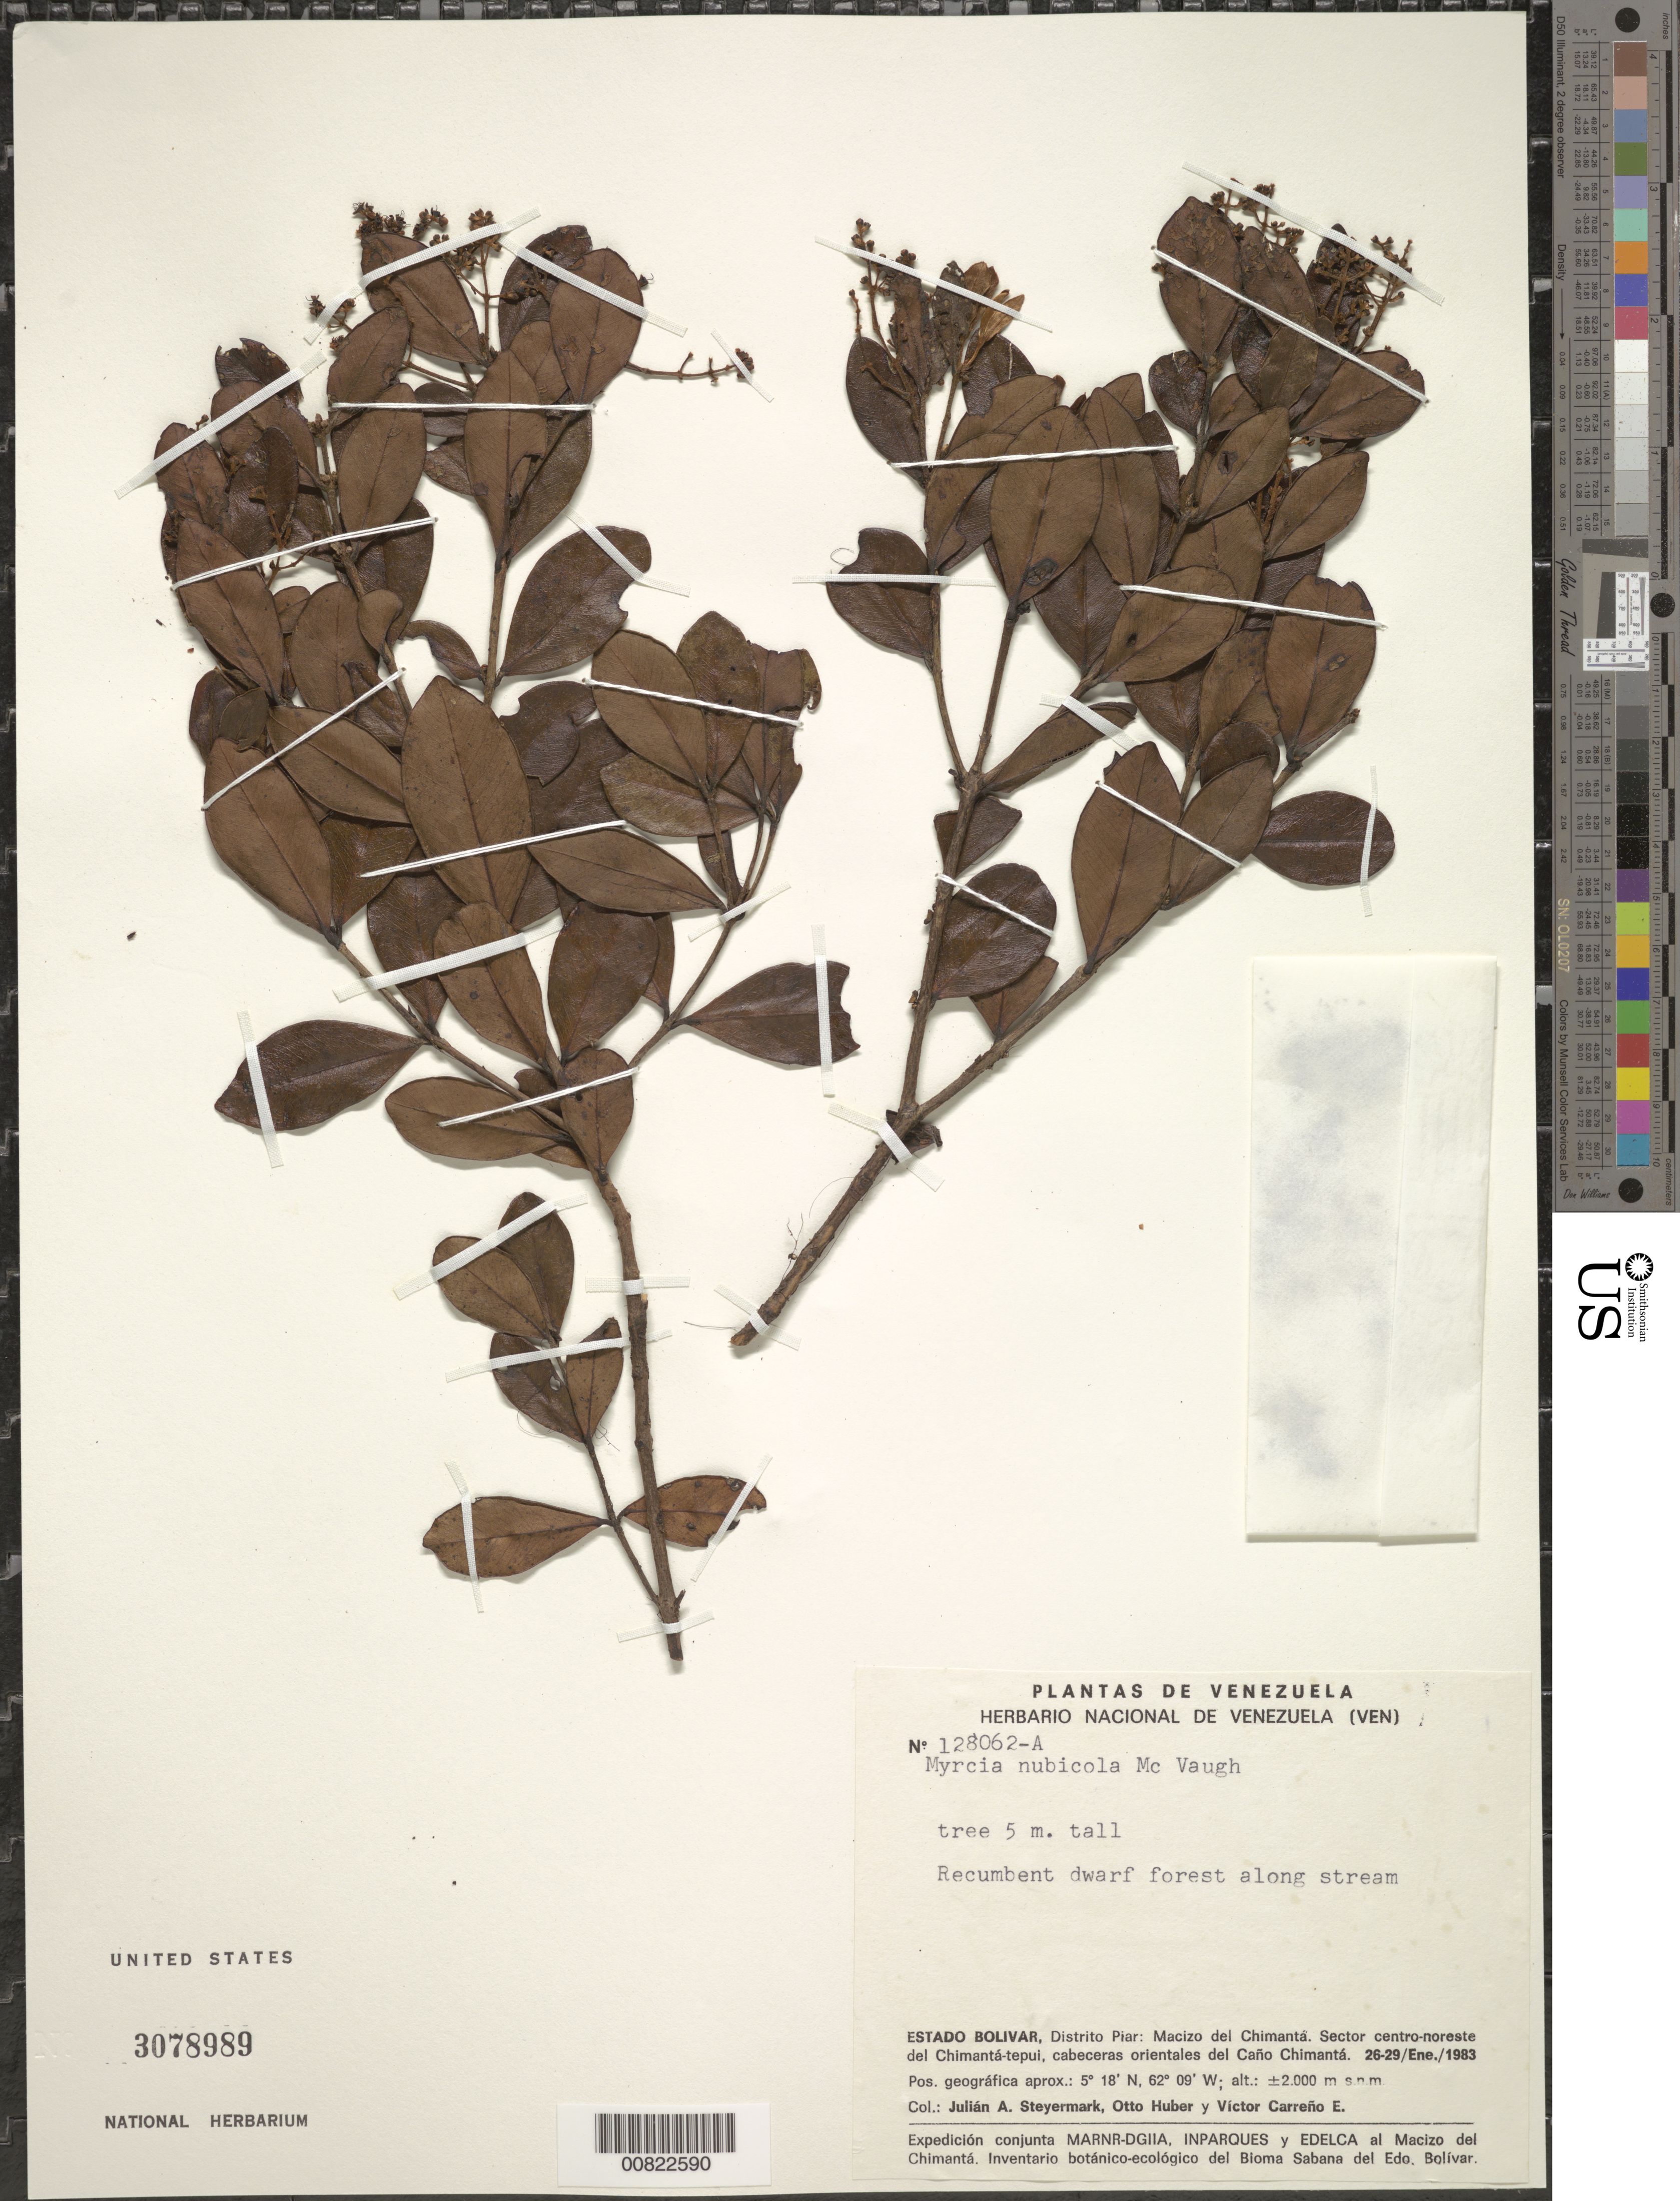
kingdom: Plantae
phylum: Tracheophyta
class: Magnoliopsida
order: Myrtales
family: Myrtaceae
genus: Myrcia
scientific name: Myrcia nubicola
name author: McVaugh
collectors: J. Steyermark, O. Huber & V. Carreño E.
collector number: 128062 A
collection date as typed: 26-Jan-83 to 29-Jan-83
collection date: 1983-01-26/1983-01-29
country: Venezuela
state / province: Bolívar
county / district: Piar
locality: Macizo del Chimantá, sector centro-noreste del Chimantá-tepuí, cabeceras orientales del Caño Chimantá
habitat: Recumbent dwarf forest along stream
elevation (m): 2000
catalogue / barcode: US 3078989